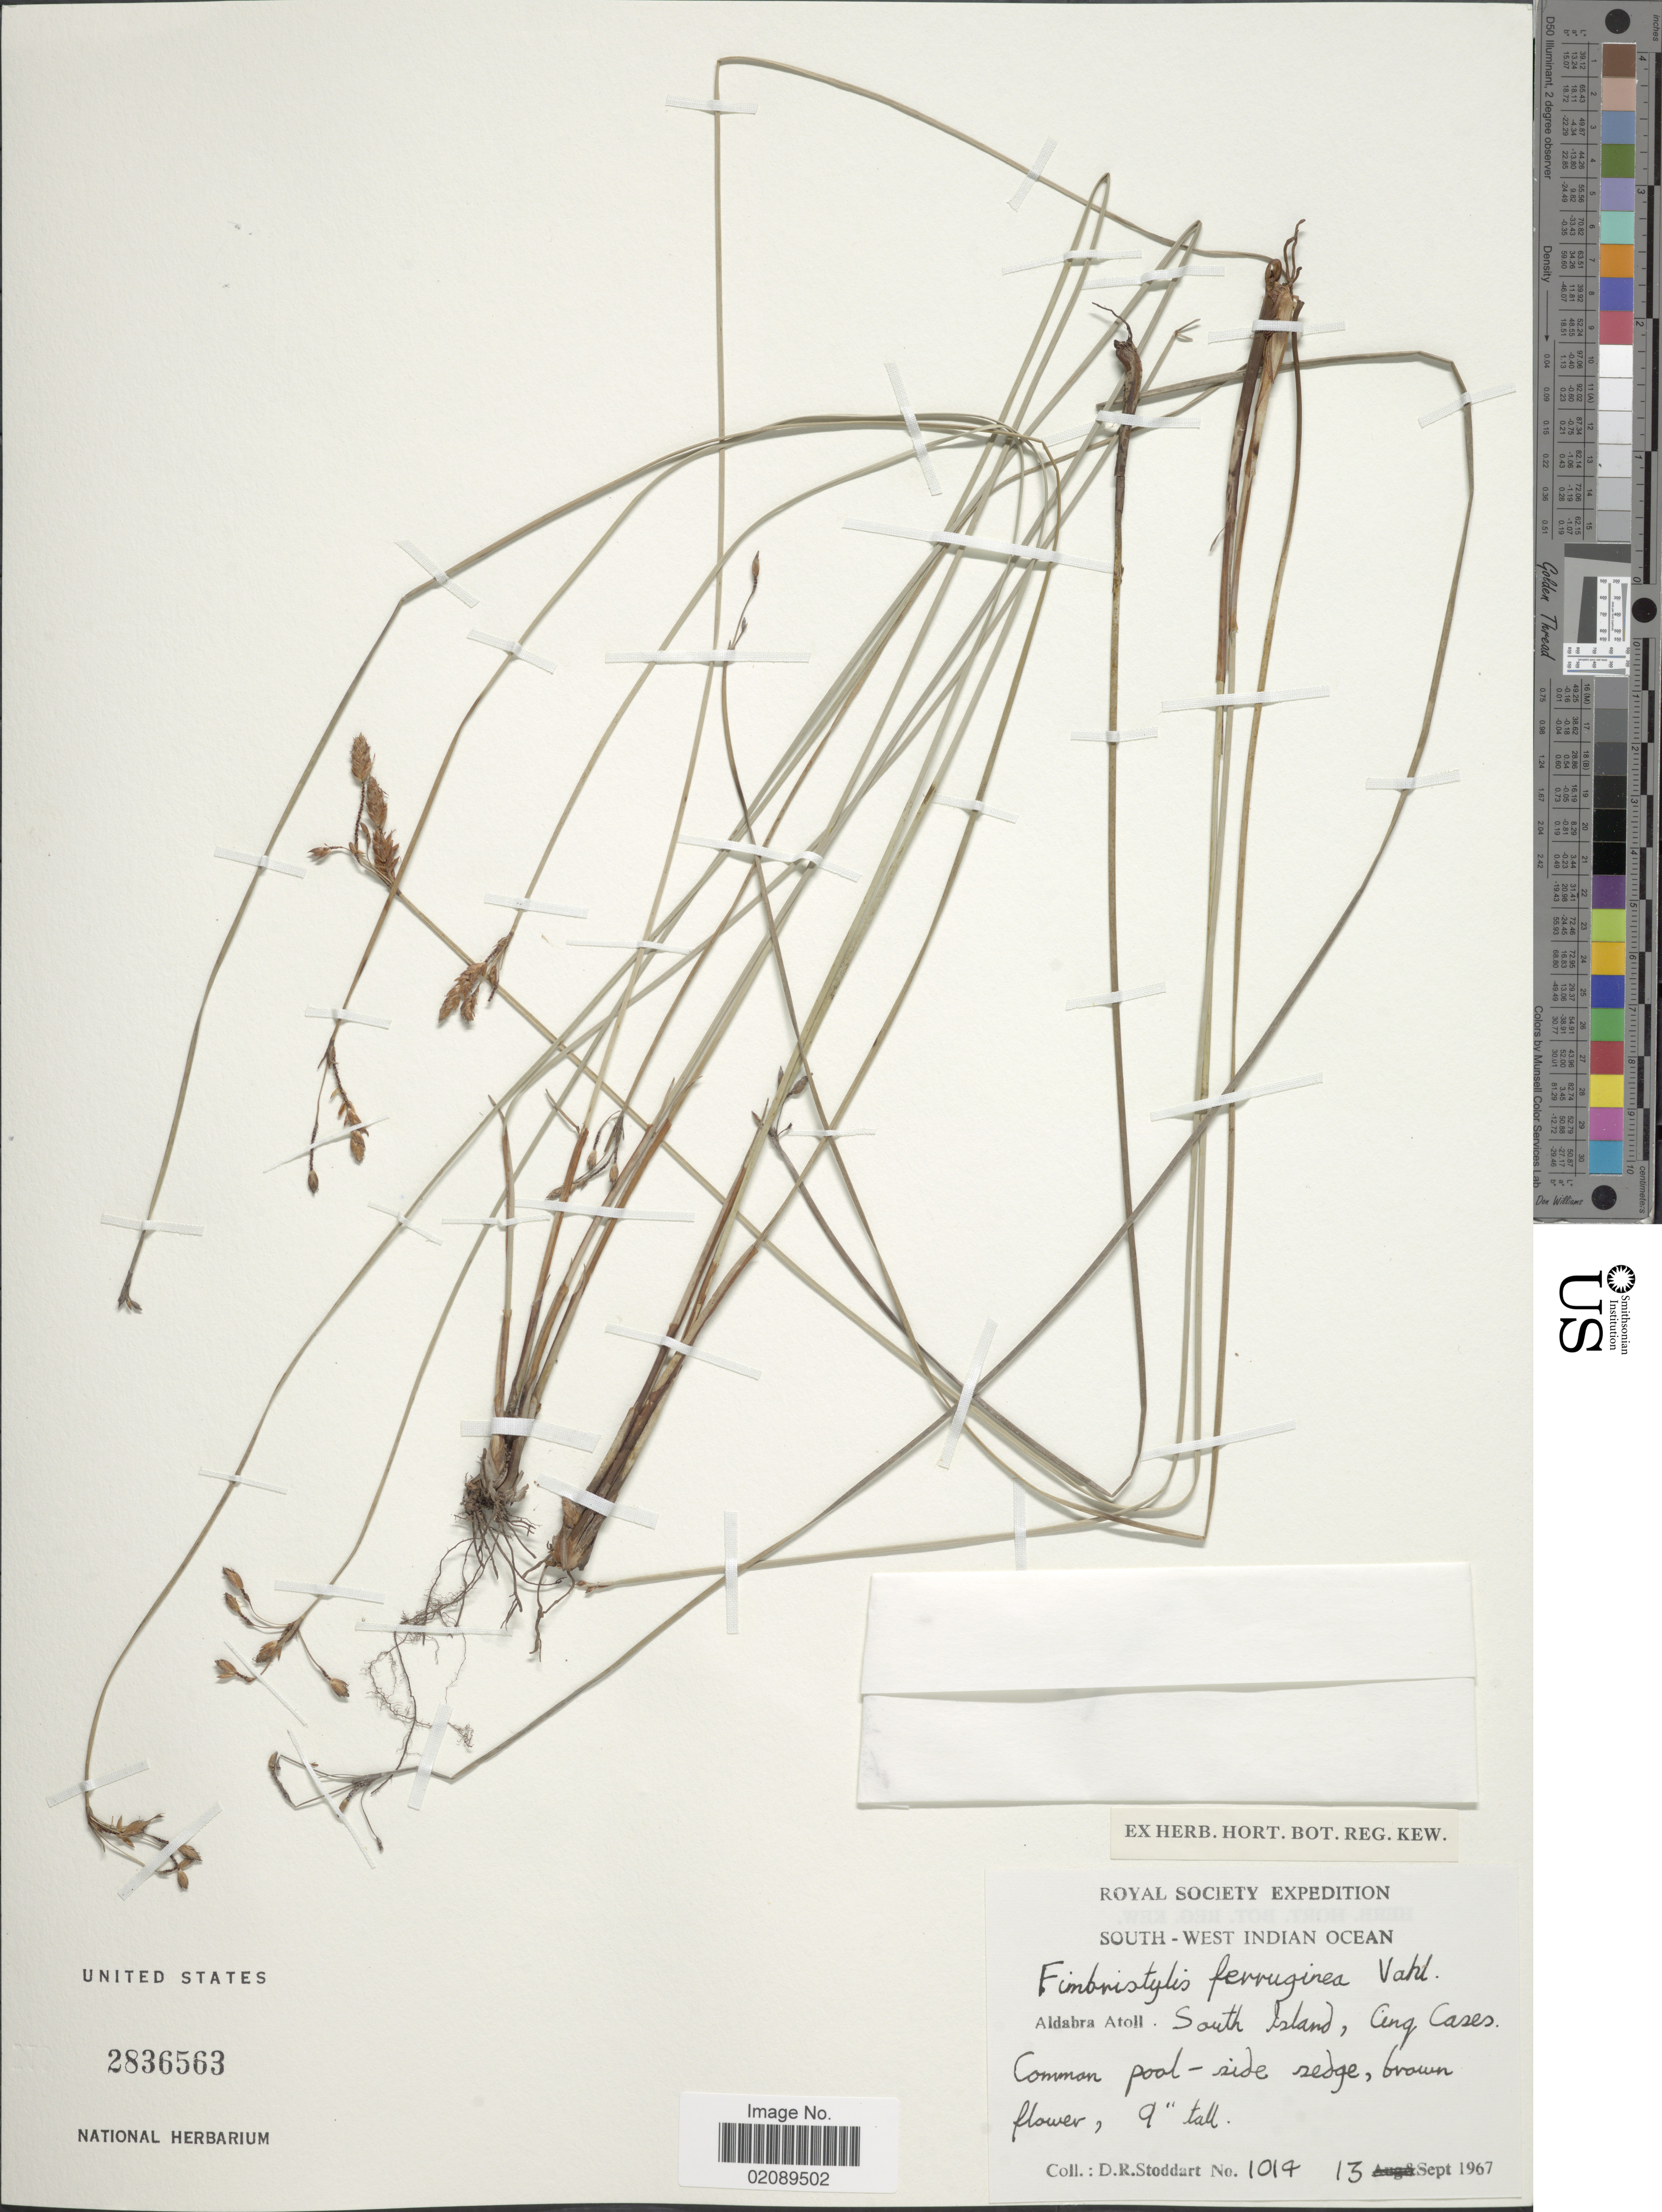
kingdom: Plantae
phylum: Tracheophyta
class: Liliopsida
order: Poales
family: Cyperaceae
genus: Fimbristylis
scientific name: Fimbristylis ferruginea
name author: (L.) Vahl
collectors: D. R. Stoddart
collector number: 1019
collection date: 1967-09-13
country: Seychelles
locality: Royal Society, South-west Indian Ocean, Aldabra Atoll, South Island, Cing Cases, pool-side sedge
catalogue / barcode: US 2836563